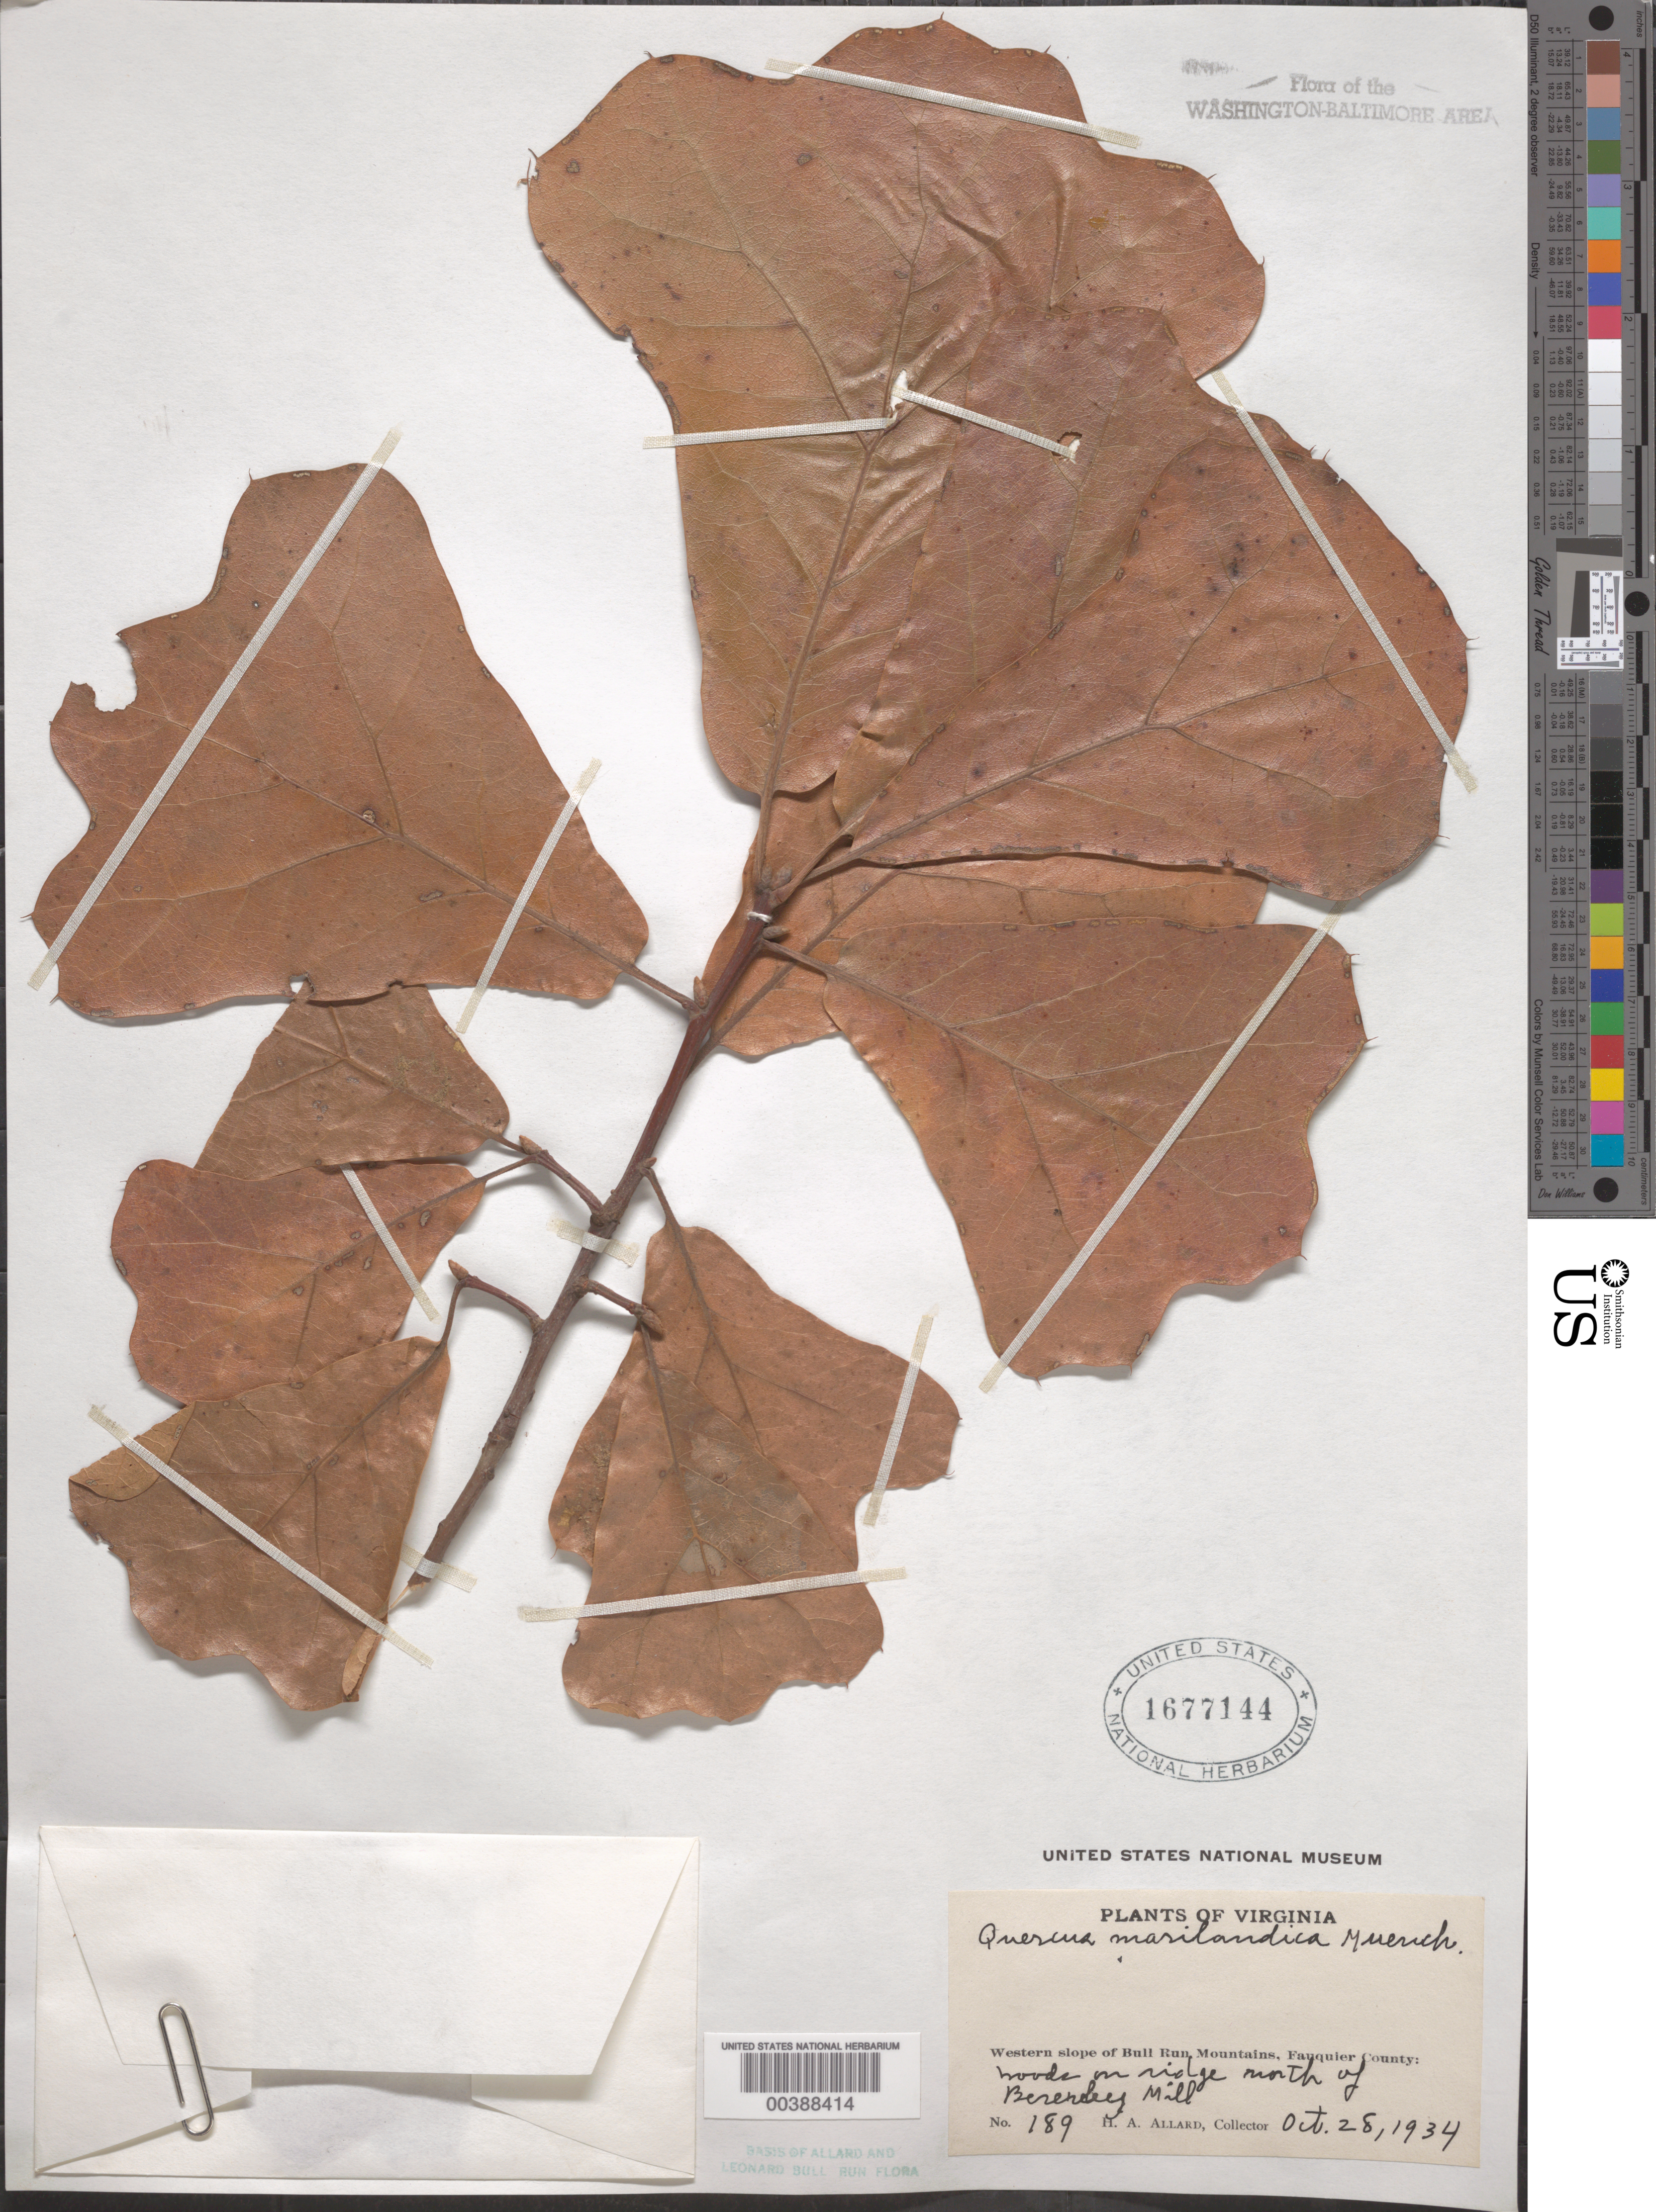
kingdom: Plantae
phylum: Tracheophyta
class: Magnoliopsida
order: Fagales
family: Fagaceae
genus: Quercus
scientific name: Quercus marilandica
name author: (L.) Münchh.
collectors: H. A. Allard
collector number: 189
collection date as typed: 28 Oct 1934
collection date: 1934-10-28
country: United States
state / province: Virginia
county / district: Fauquier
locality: North of Beverley Mill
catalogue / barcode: US 1677144